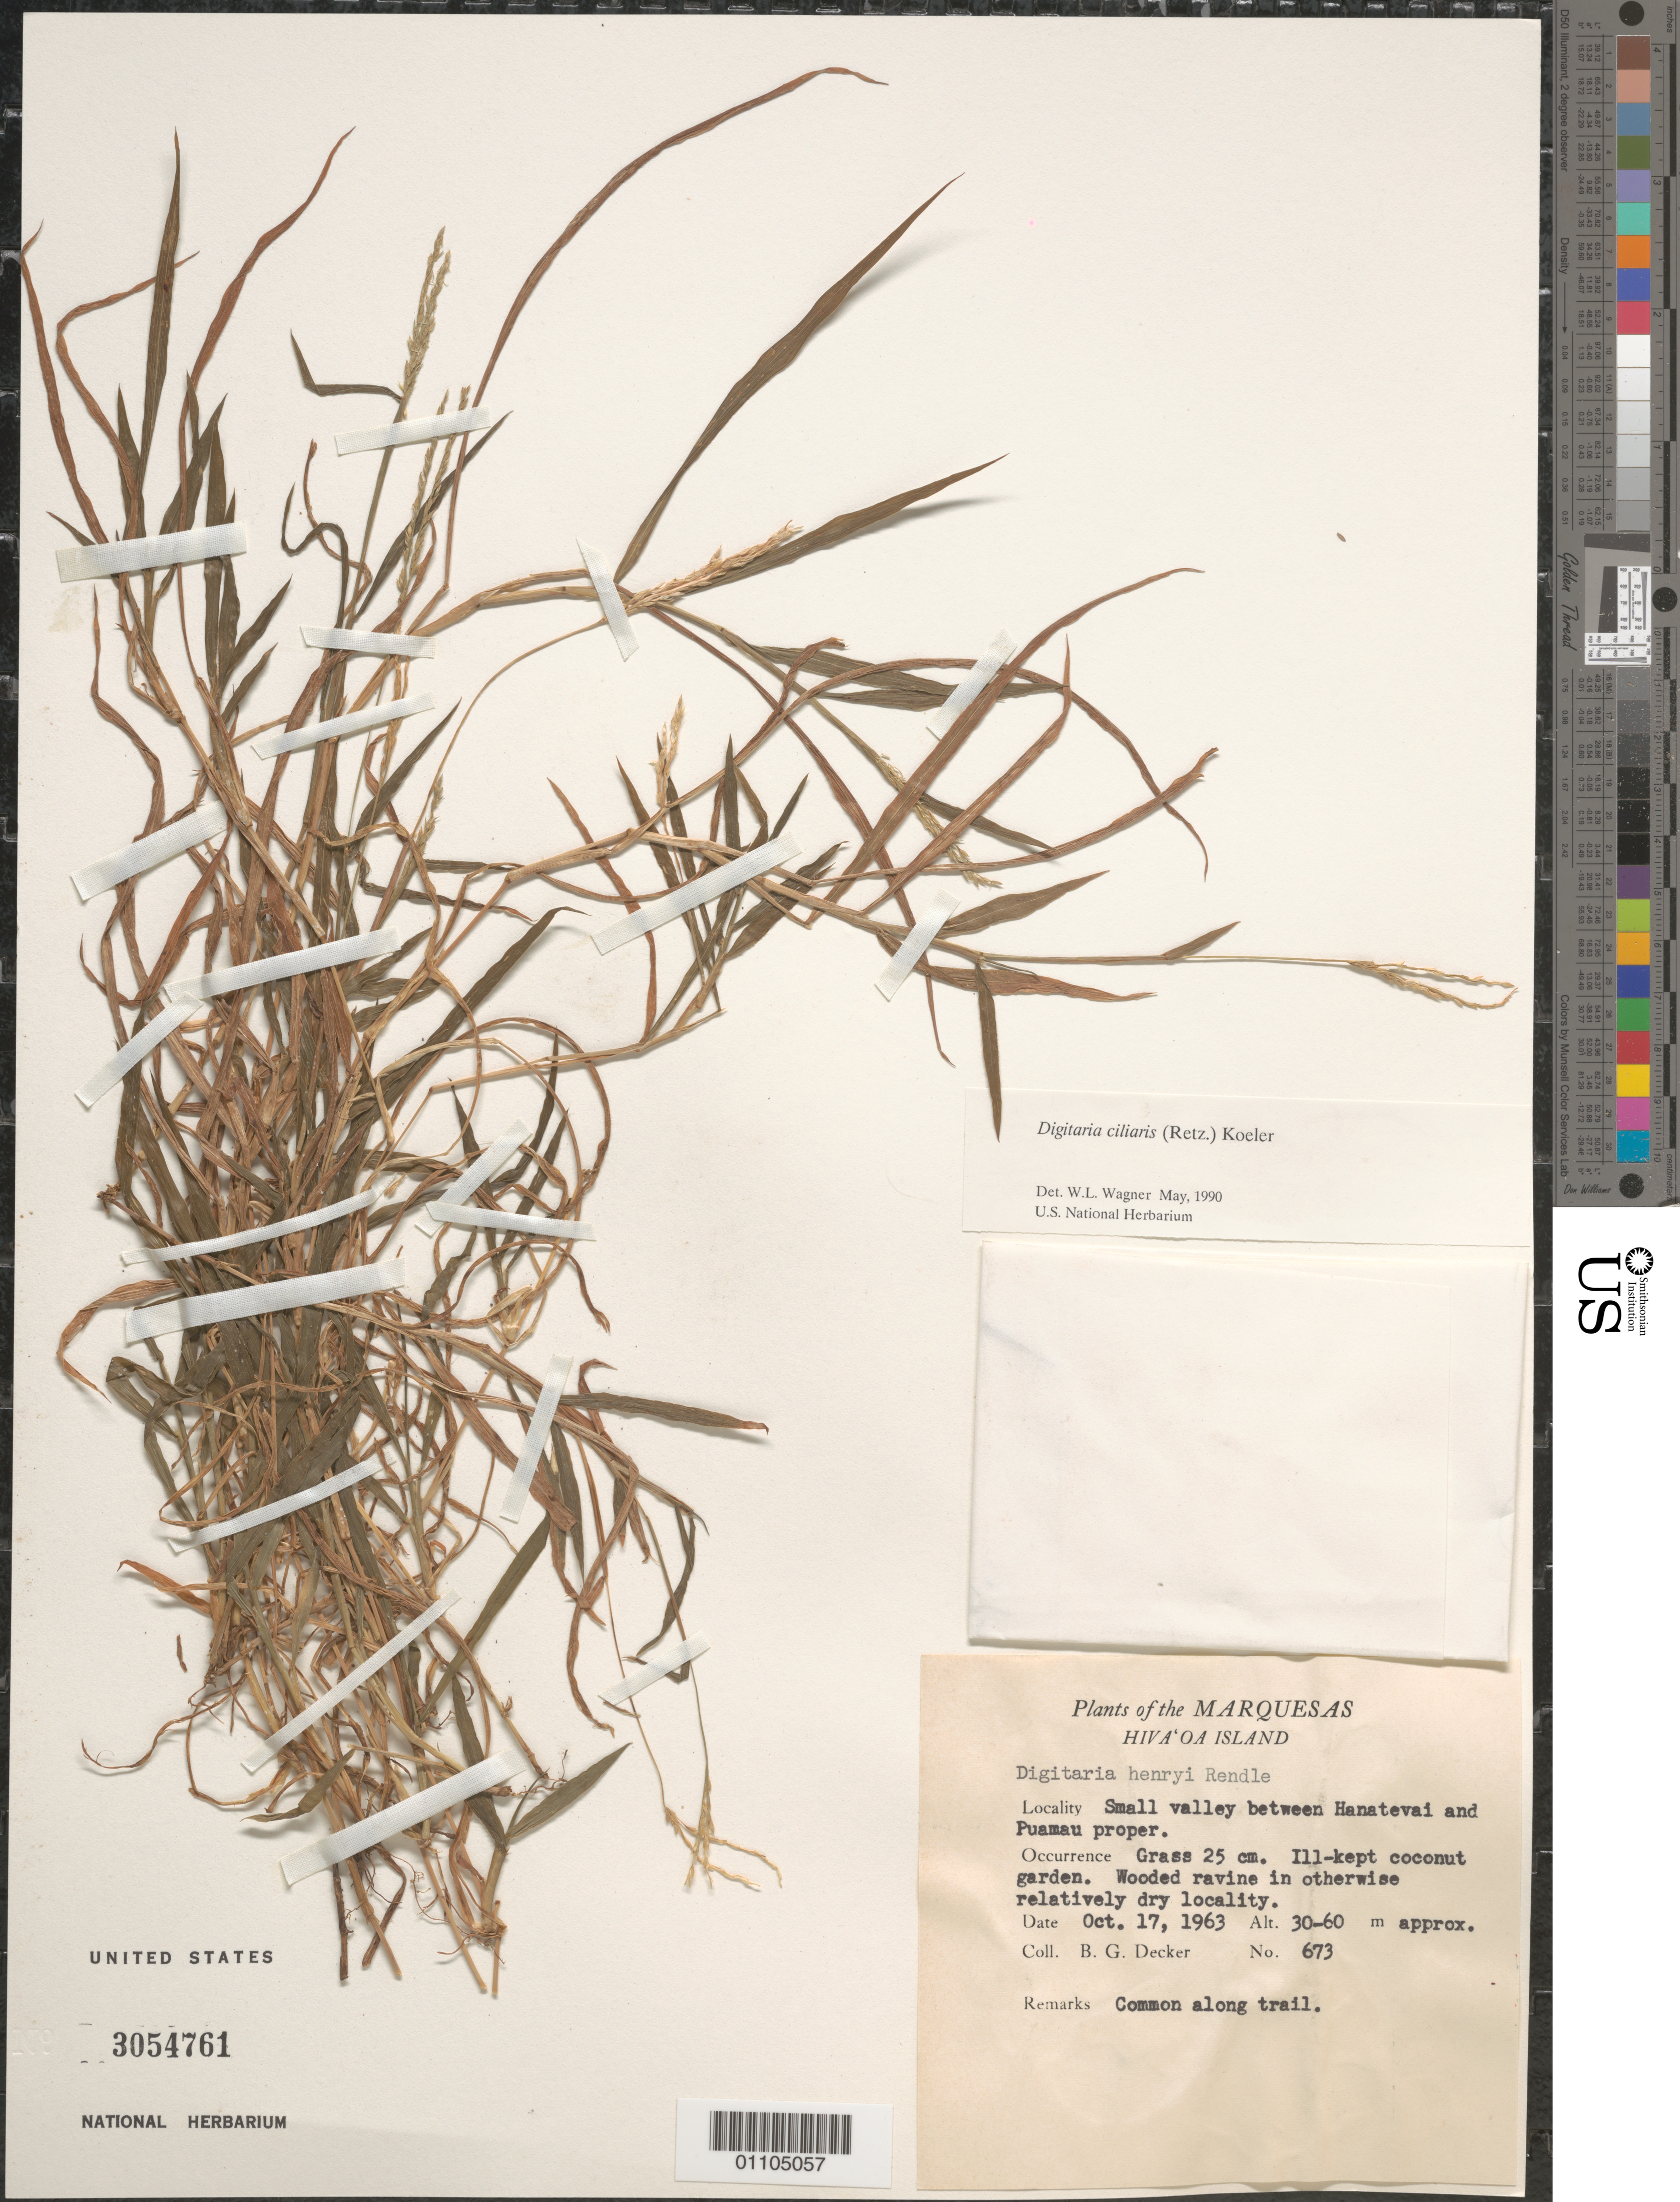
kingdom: Plantae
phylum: Tracheophyta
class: Liliopsida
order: Poales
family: Poaceae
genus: Digitaria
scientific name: Digitaria ciliaris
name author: (Retz.) Koeler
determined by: Wagner, W. L., (BOT), Smithsonian Institution - National Museum of Natural History (UNITED STATES)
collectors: B. G. Decker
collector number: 673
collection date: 1963-10-17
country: French Polynesia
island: Hiva Oa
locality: small valley between Hanatevai and Puamau proper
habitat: Ill-kept coconut garden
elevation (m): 30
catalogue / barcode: US 3054761